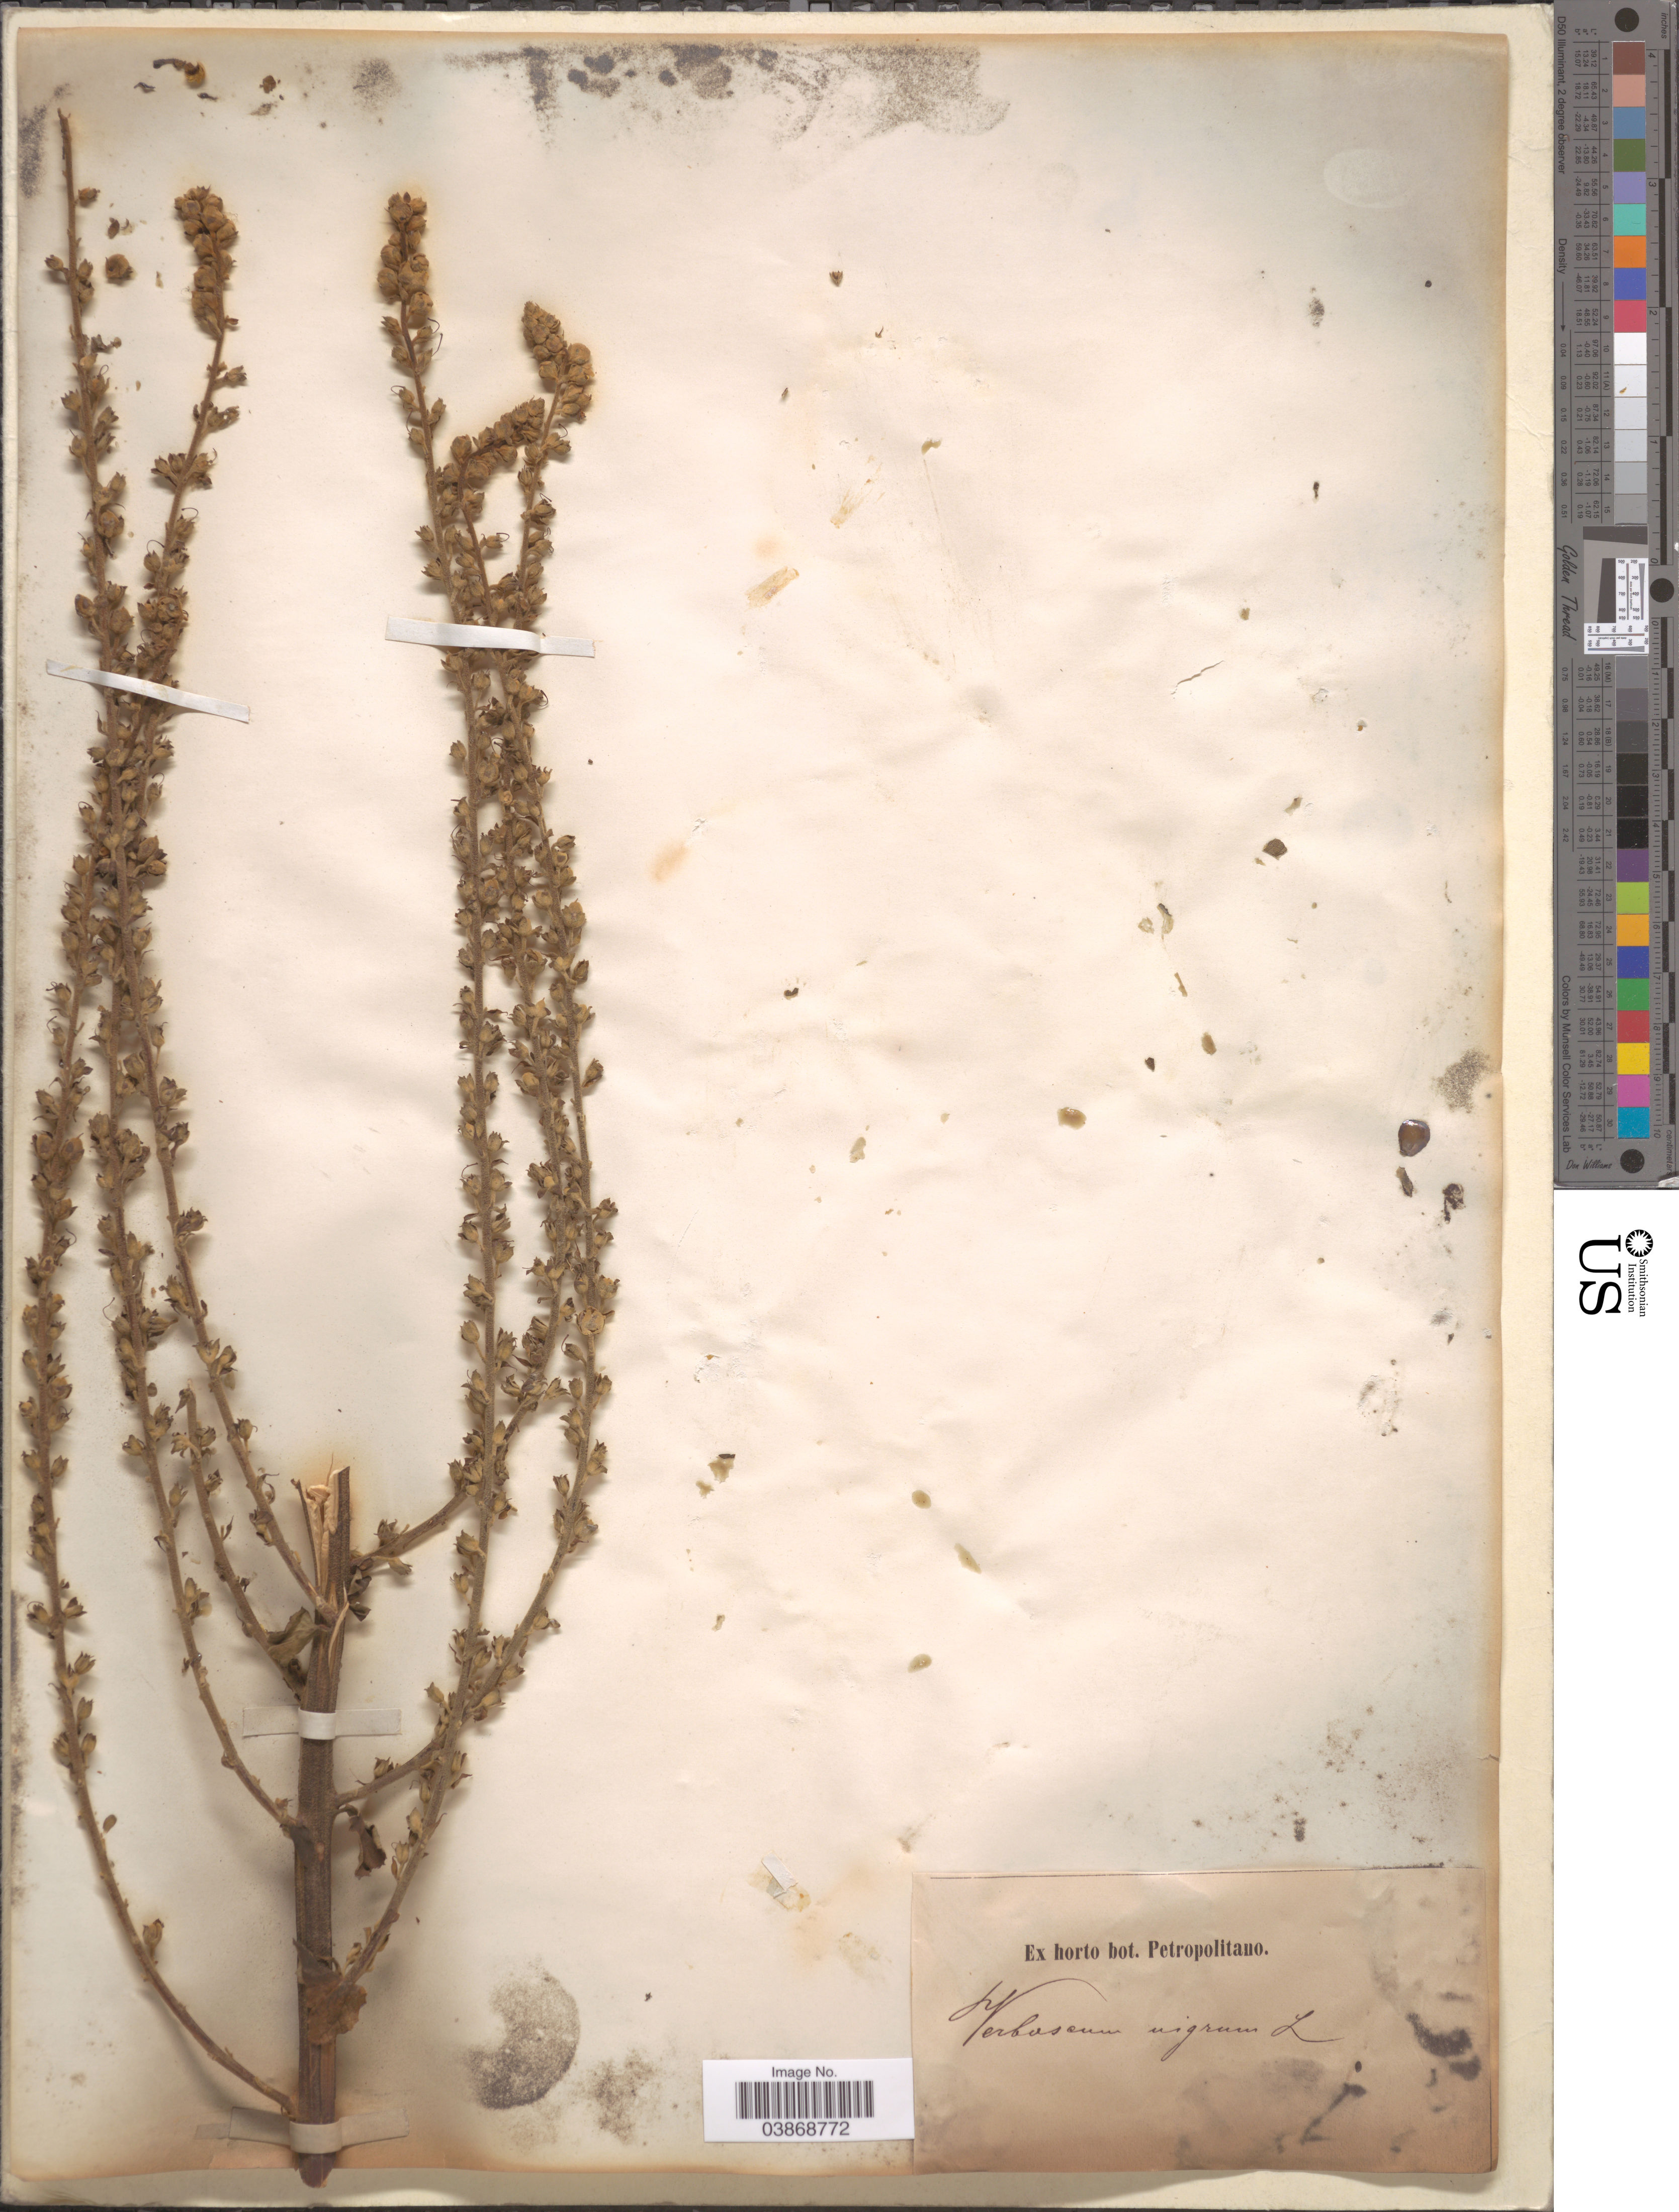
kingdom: Plantae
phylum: Tracheophyta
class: Magnoliopsida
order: Lamiales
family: Scrophulariaceae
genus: Verbascum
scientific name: Verbascum nigrum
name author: L.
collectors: ex Horto Bot. Petropolitano